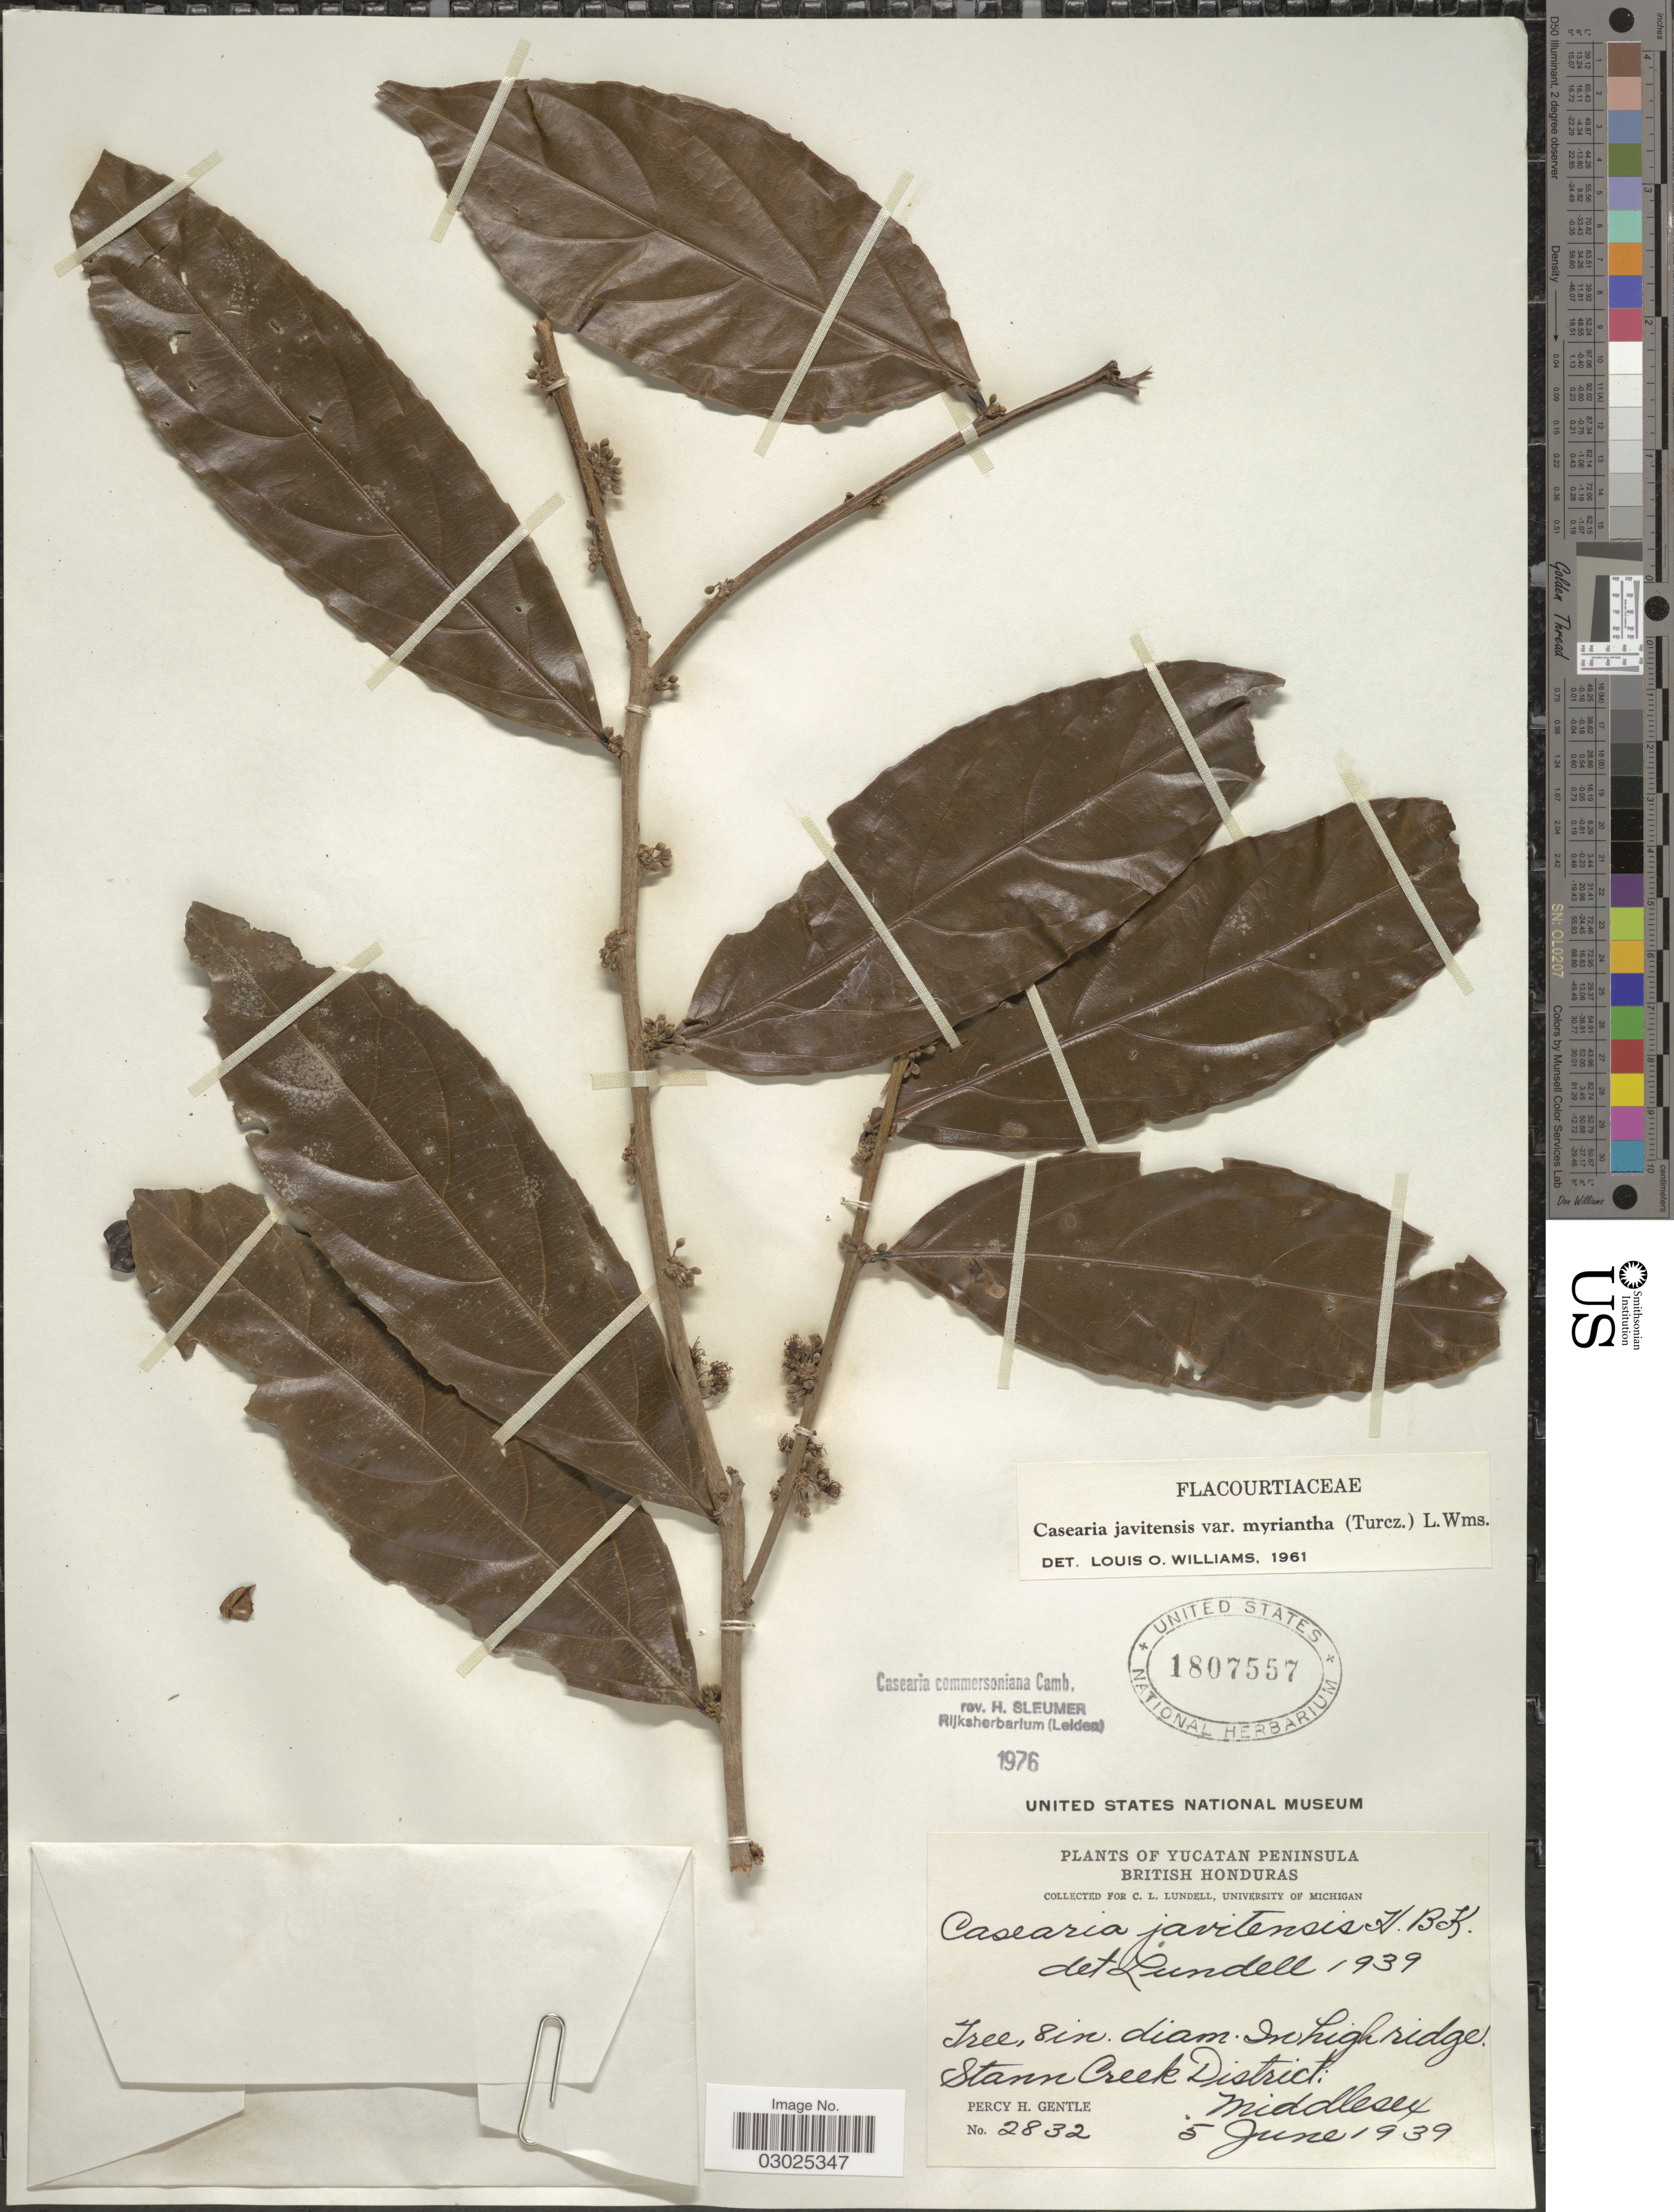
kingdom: Plantae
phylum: Tracheophyta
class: Magnoliopsida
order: Malpighiales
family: Salicaceae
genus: Piparea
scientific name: Piparea dentata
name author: Aubl.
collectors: P. H. Gentle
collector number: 2832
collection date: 1939-06-05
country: Belize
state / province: Stann Creek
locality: British Honduras. Yucatan Peninsula. Middlesex.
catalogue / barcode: US 1807557